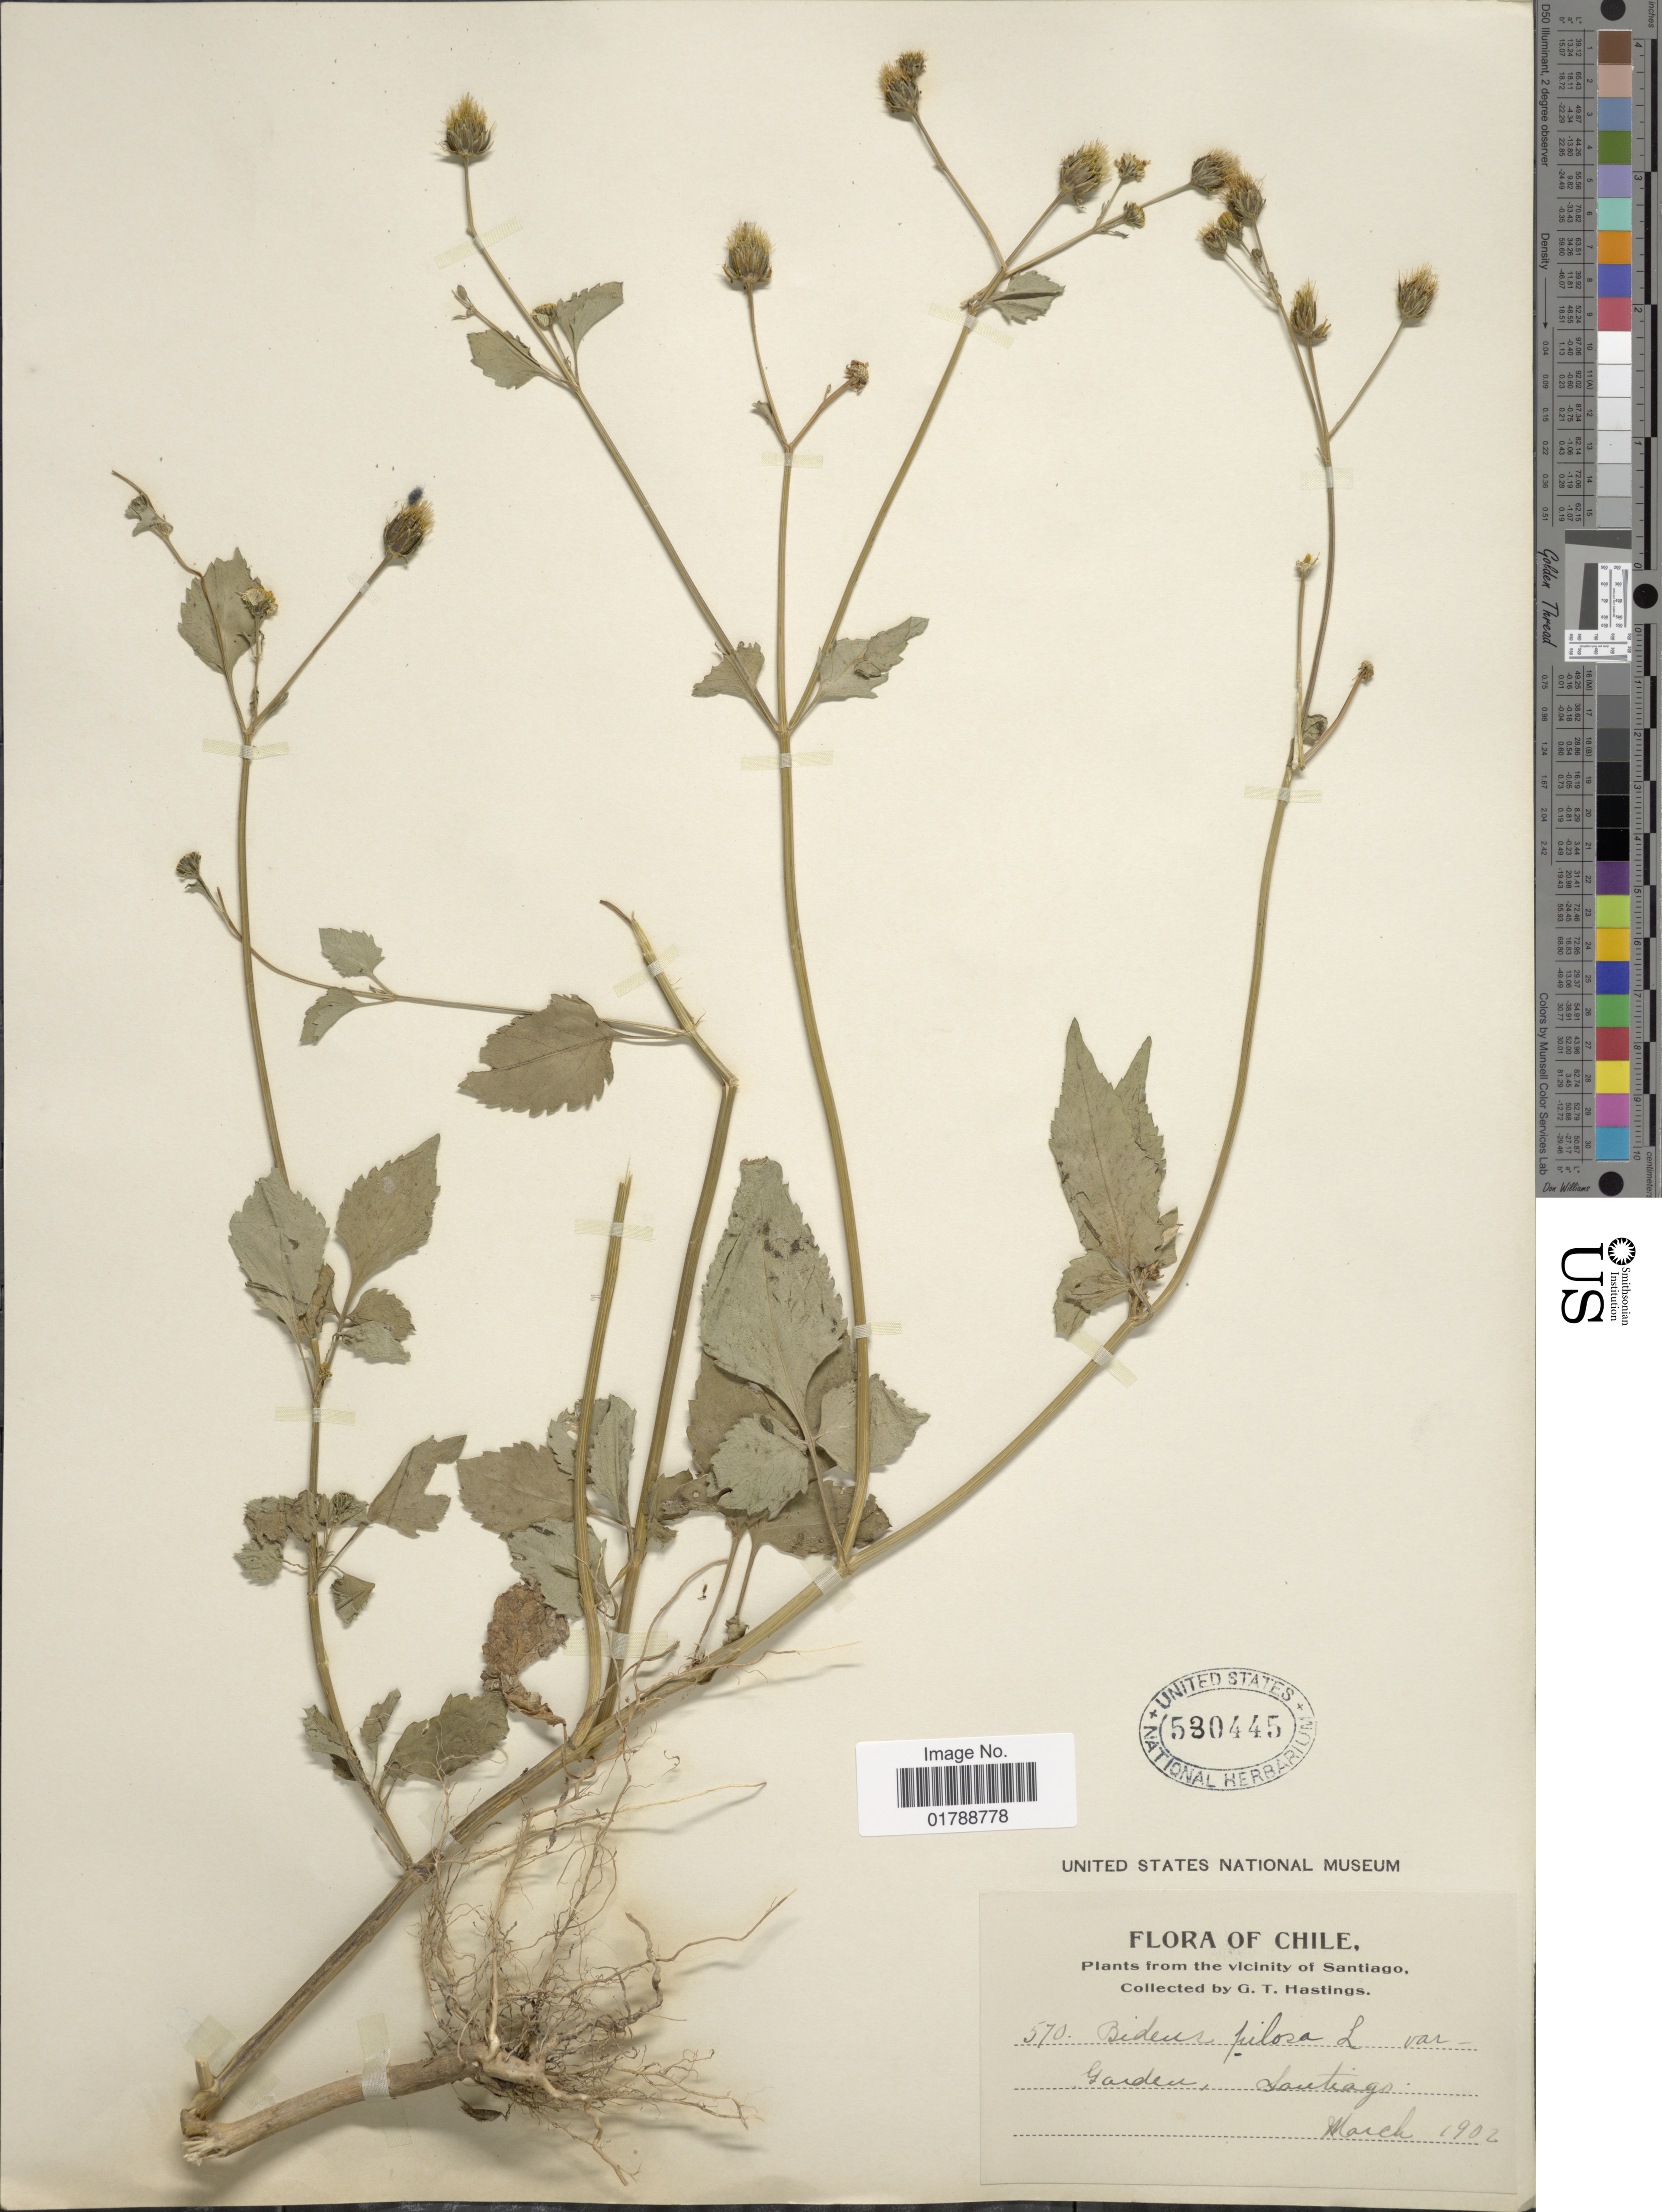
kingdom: Plantae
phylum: Tracheophyta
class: Magnoliopsida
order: Asterales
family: Asteraceae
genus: Bidens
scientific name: Bidens pilosa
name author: L.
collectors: G. Hastings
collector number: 570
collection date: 1902-03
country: Chile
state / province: Región Metropolitana (RM)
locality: Garden, Vicinity of Santiago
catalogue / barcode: US 530445